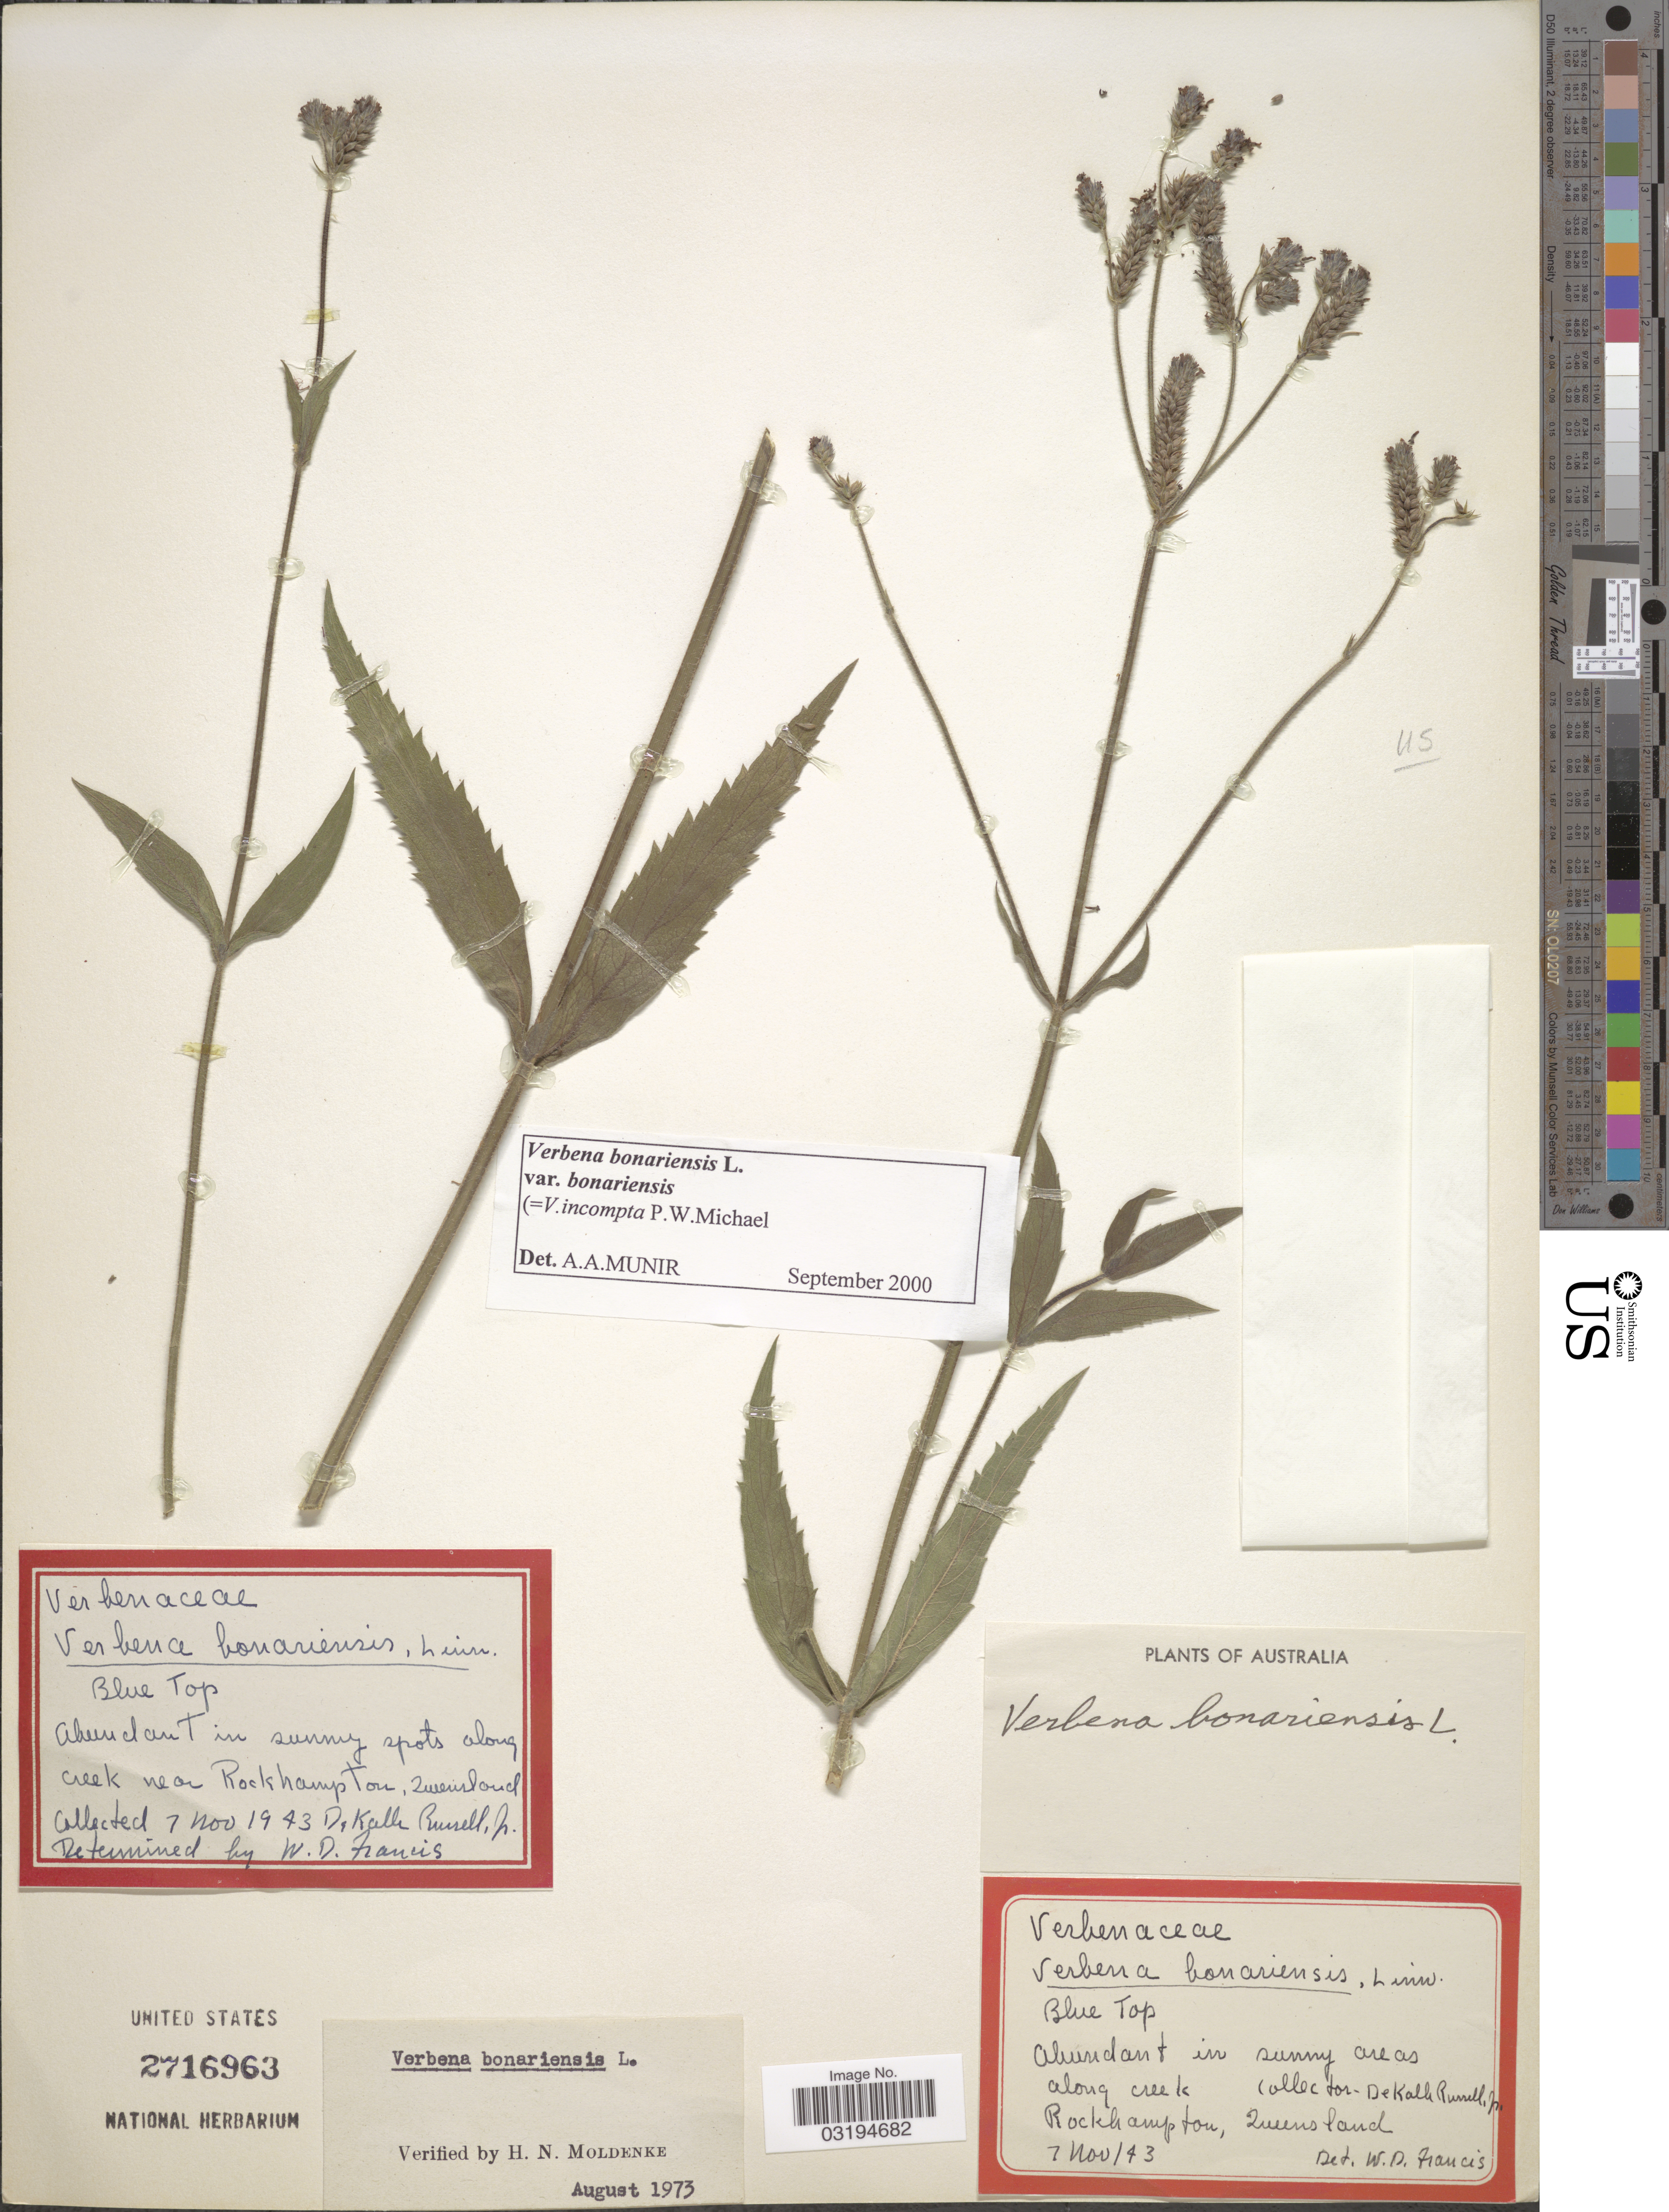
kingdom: Plantae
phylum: Tracheophyta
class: Magnoliopsida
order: Lamiales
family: Verbenaceae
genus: Verbena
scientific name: Verbena bonariensis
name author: L.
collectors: D. K. Russell Jr.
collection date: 1943-11-07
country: Australia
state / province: Queensland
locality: Abundant in sunny spots along creek near Rockhampton.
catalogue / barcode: US 2716963